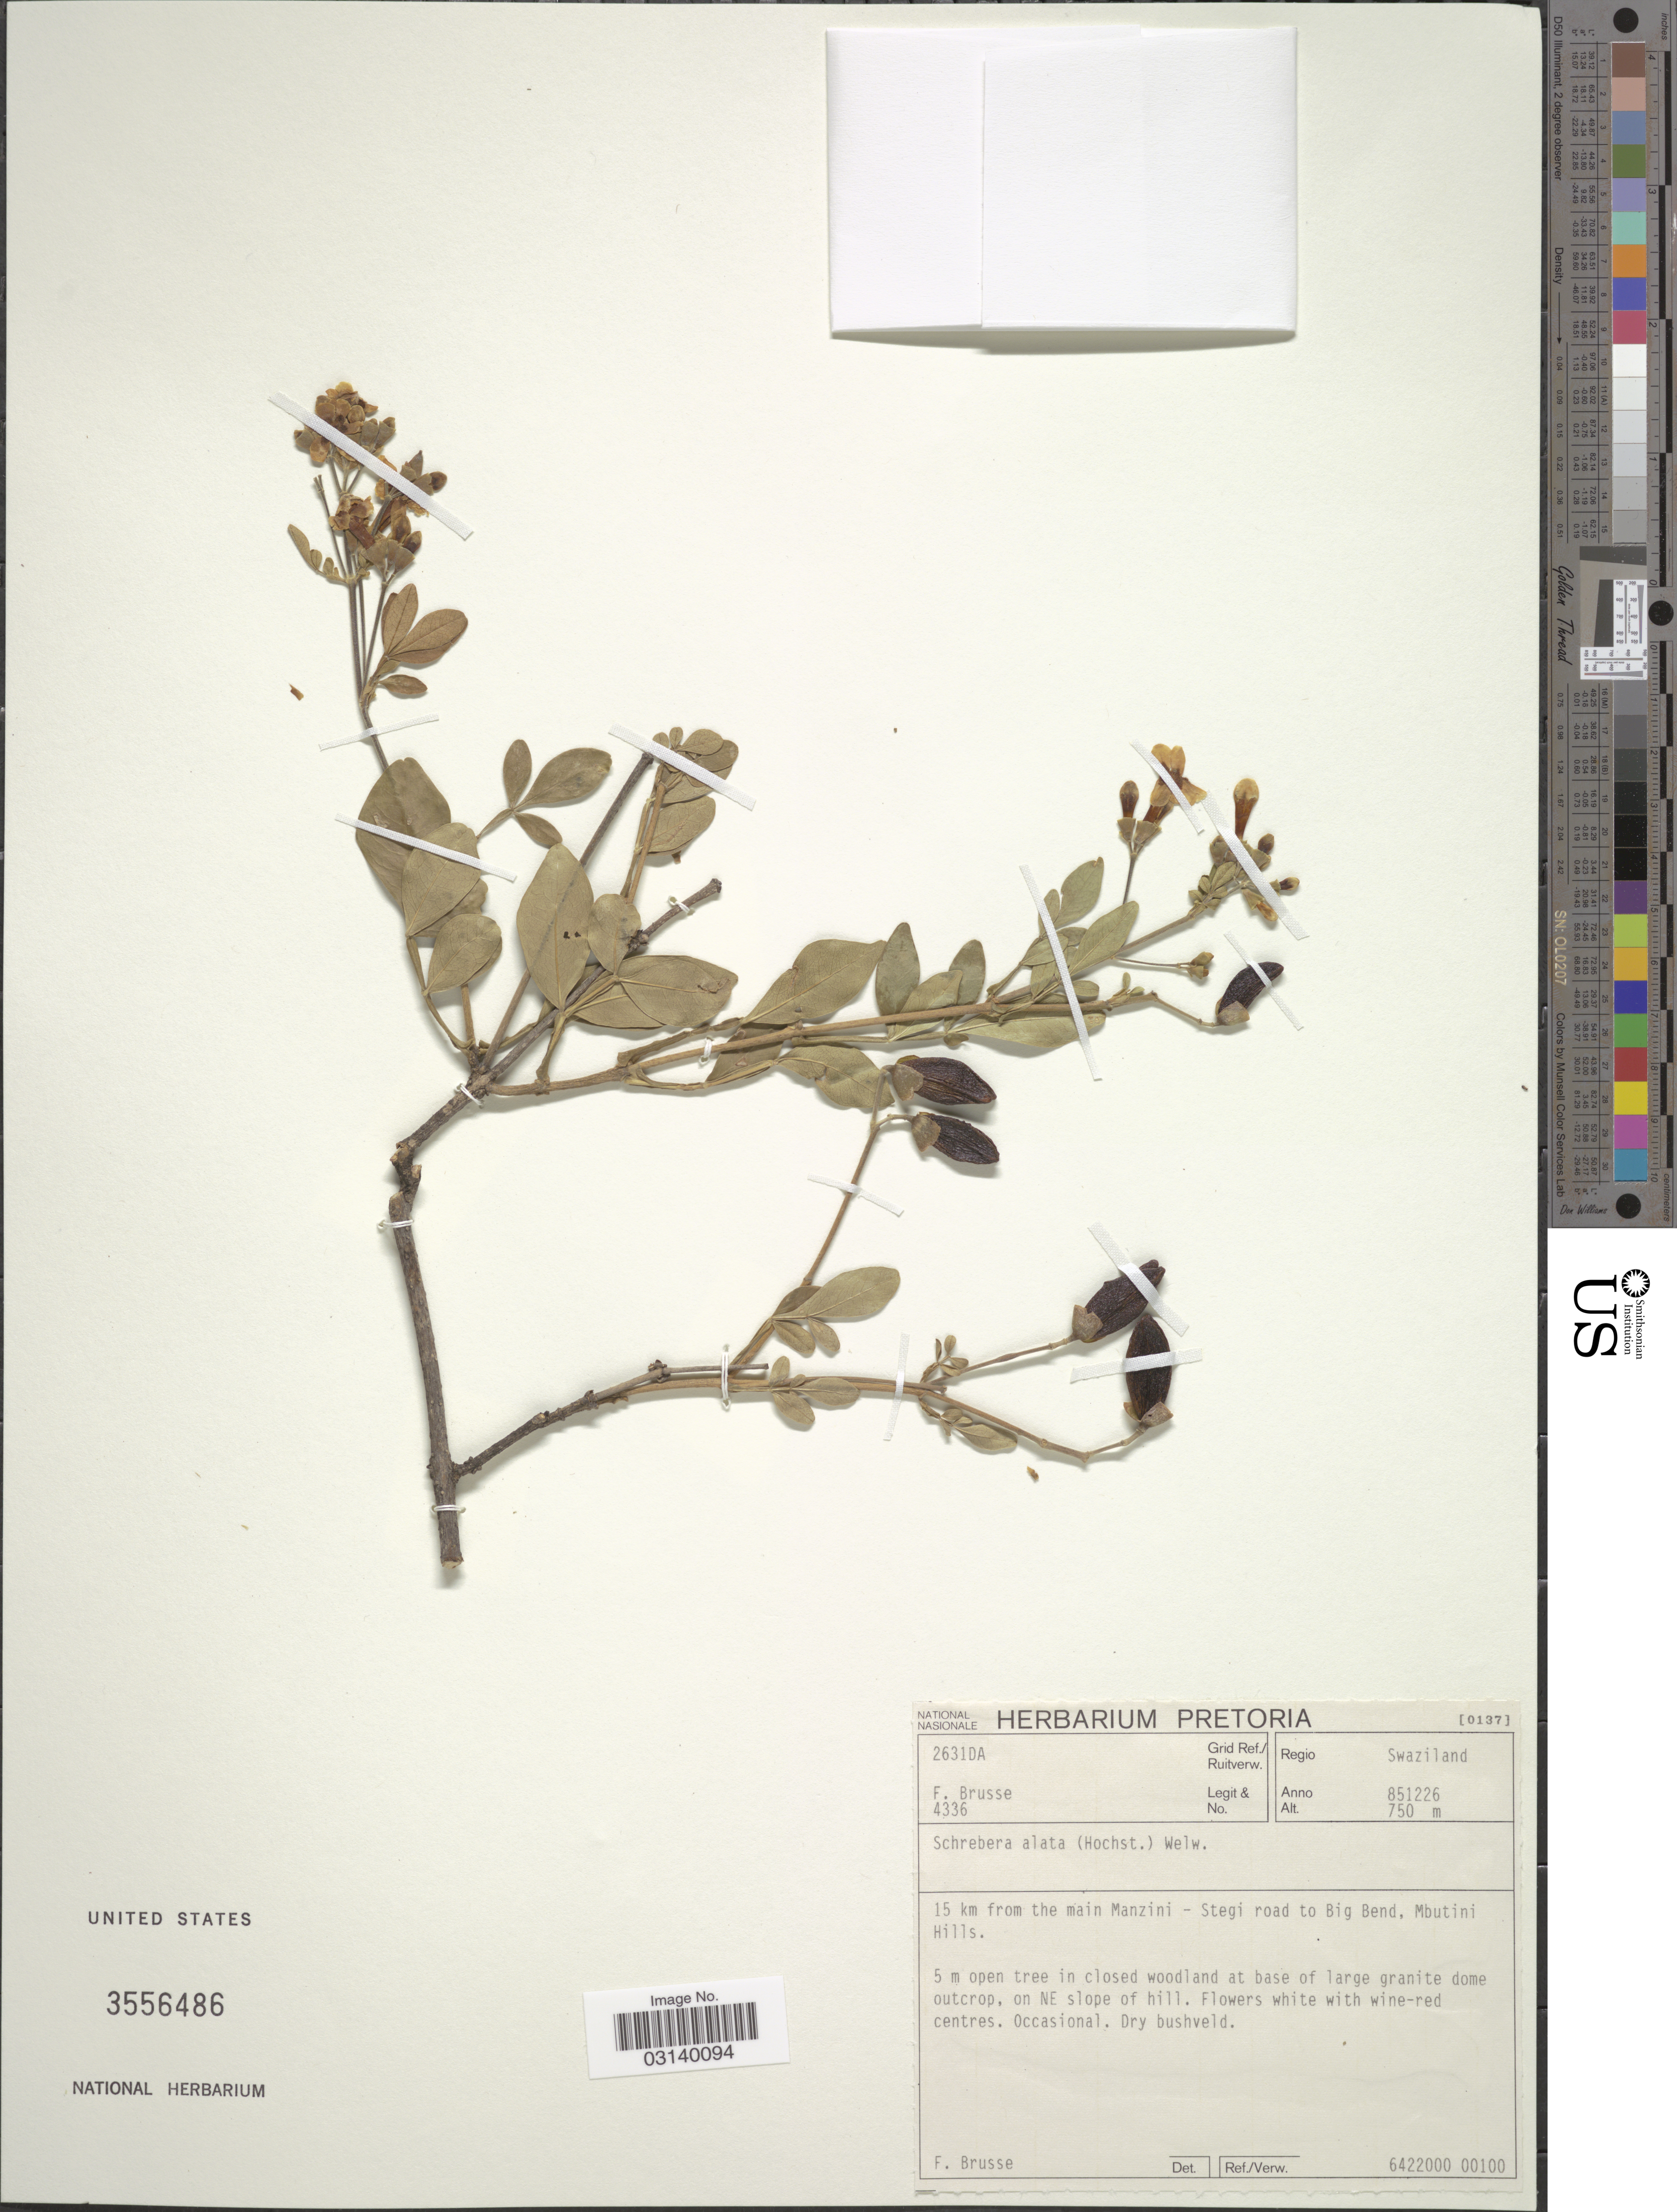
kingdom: Plantae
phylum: Tracheophyta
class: Magnoliopsida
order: Lamiales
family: Oleaceae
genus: Schrebera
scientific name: Schrebera alata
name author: (Hochst.) Welw.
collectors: F. A. Brusse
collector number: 4336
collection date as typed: Transcribed d/m/y: 26/12/85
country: Eswatini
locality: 2631DA Grid Ref./ Ruitverw. Regio Swaziland. 15 km from the main Manzini - Stegi road to Big Bend, Mbutini Hills.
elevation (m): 750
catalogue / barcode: US 3556486